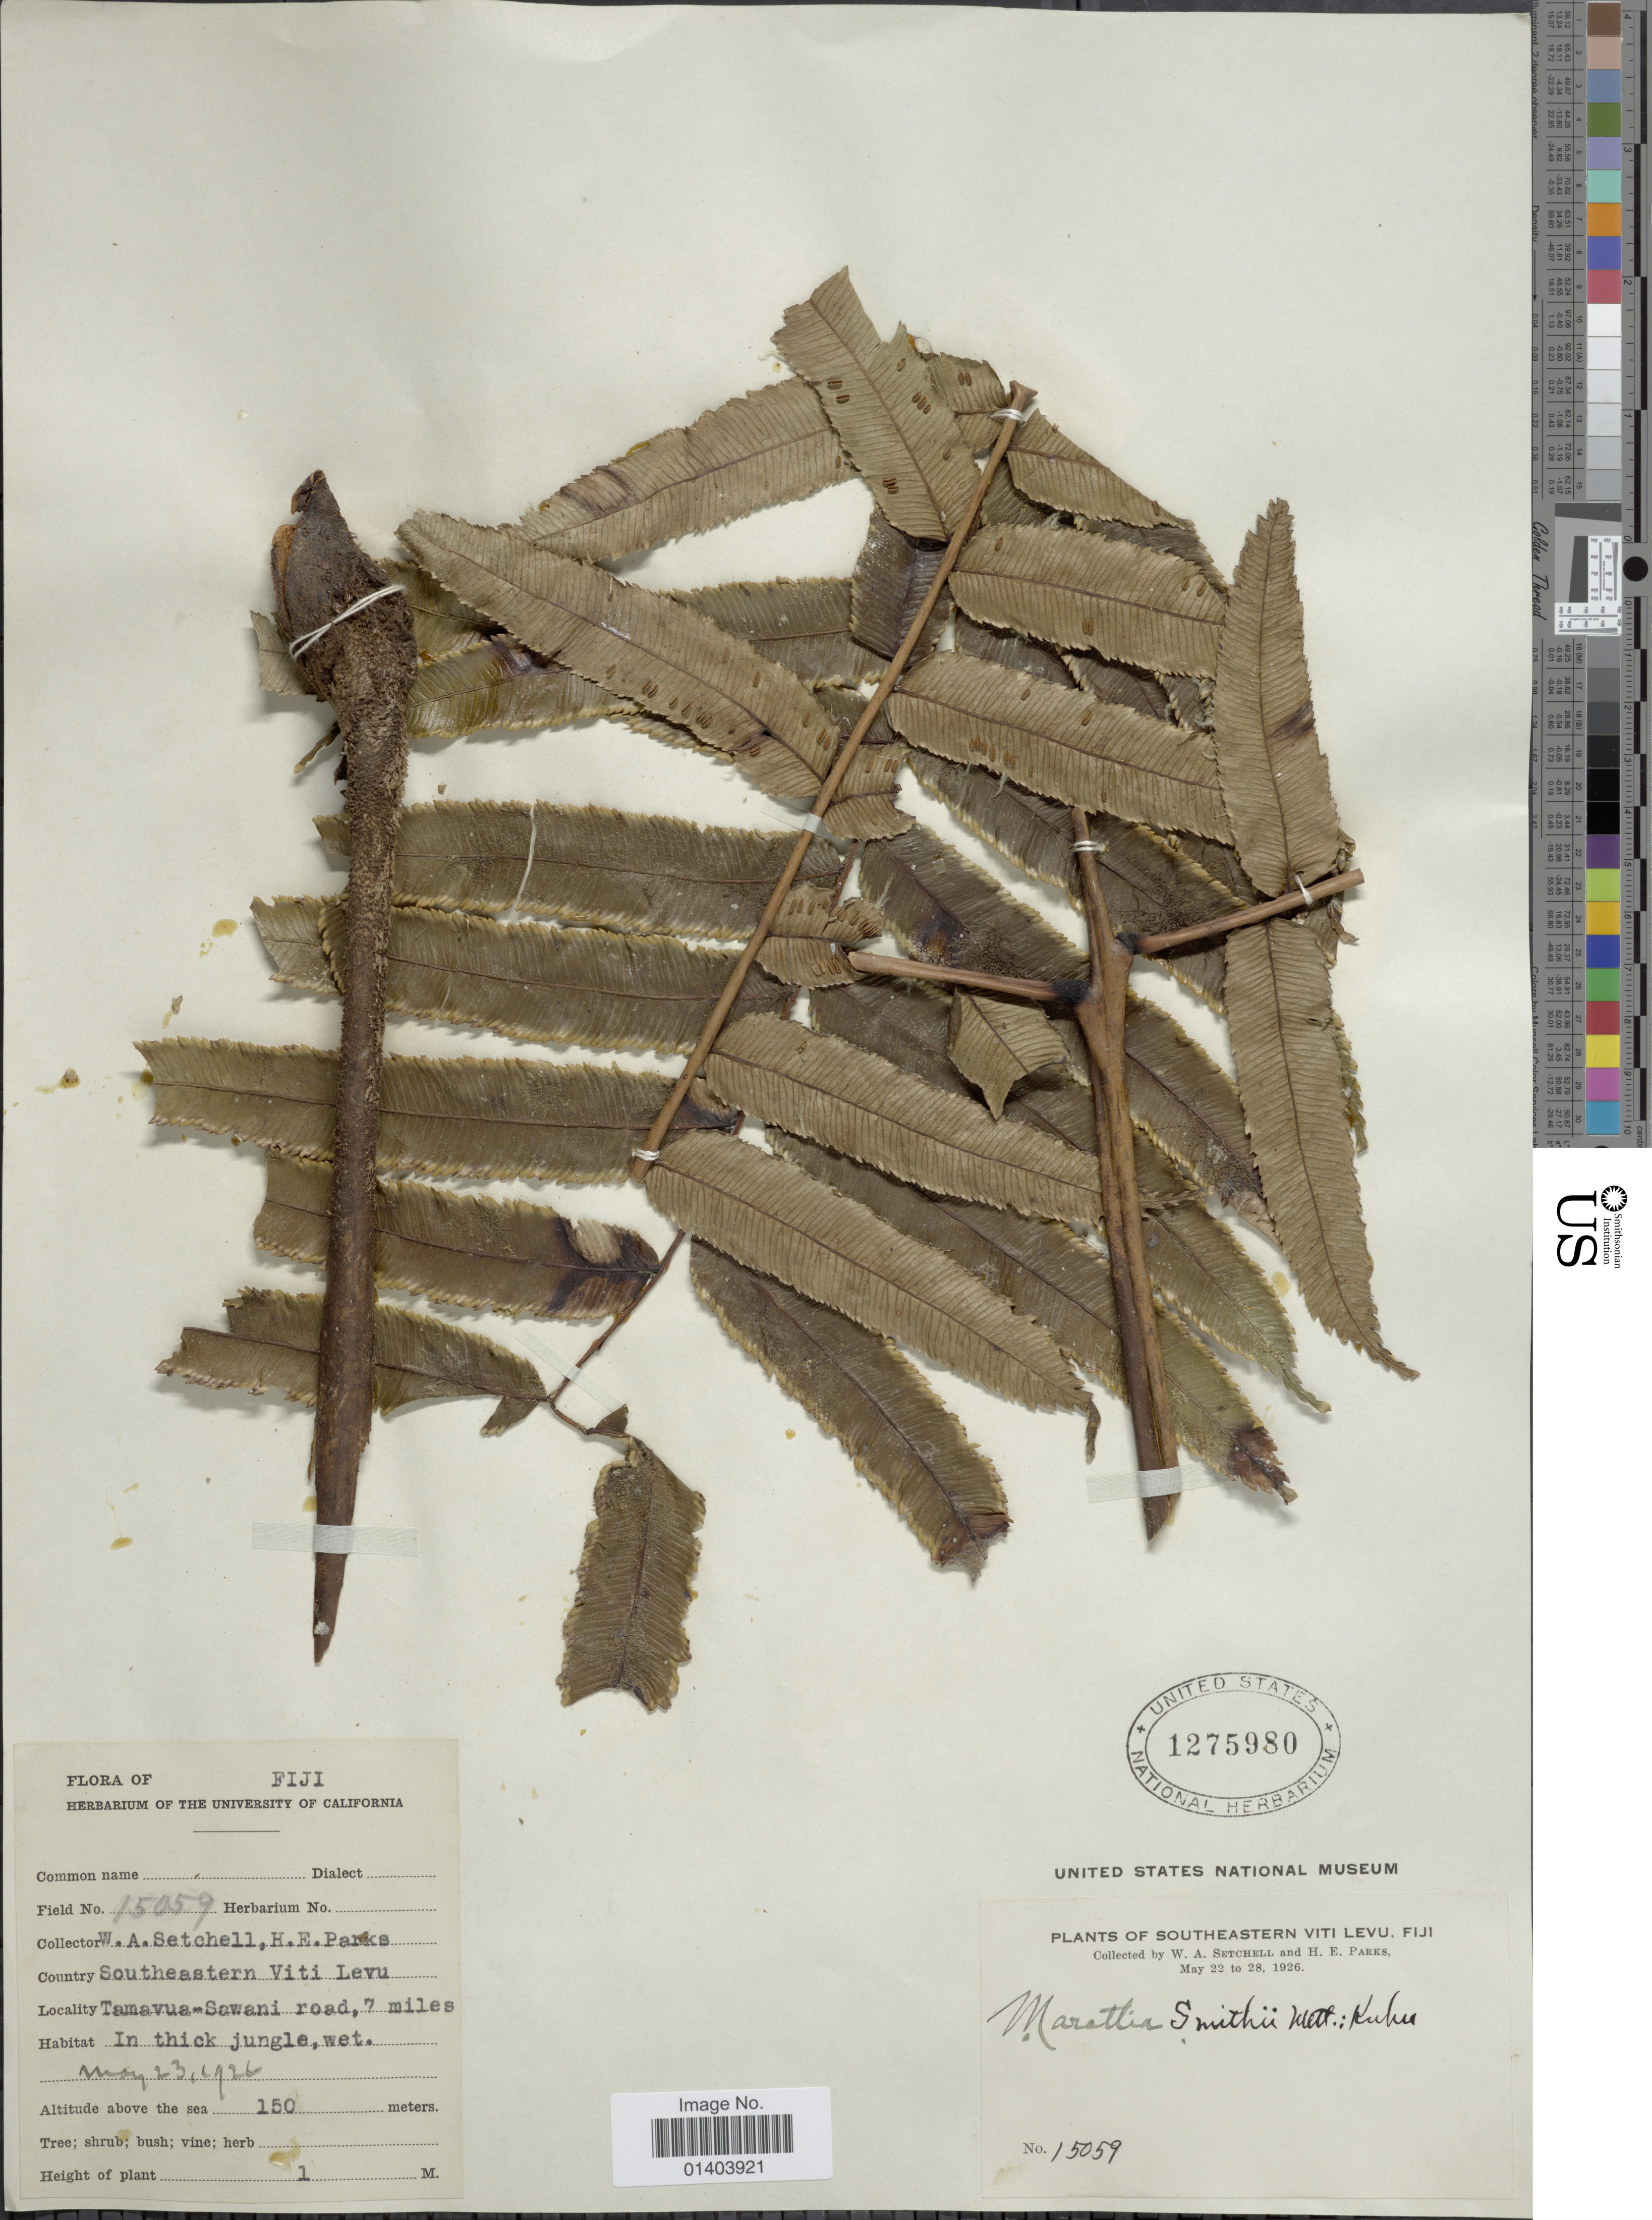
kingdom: Plantae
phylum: Tracheophyta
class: Polypodiopsida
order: Marattiales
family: Marattiaceae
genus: Ptisana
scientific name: Ptisana smithii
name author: (Mett. ex Kuhn) Murdock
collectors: W. Setchell & H. E. Parks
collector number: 15059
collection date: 1926-05-23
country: Fiji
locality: Southeastern Viti Levu, Tamavua-Sawani road, 7 miles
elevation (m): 150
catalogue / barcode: US 1275980